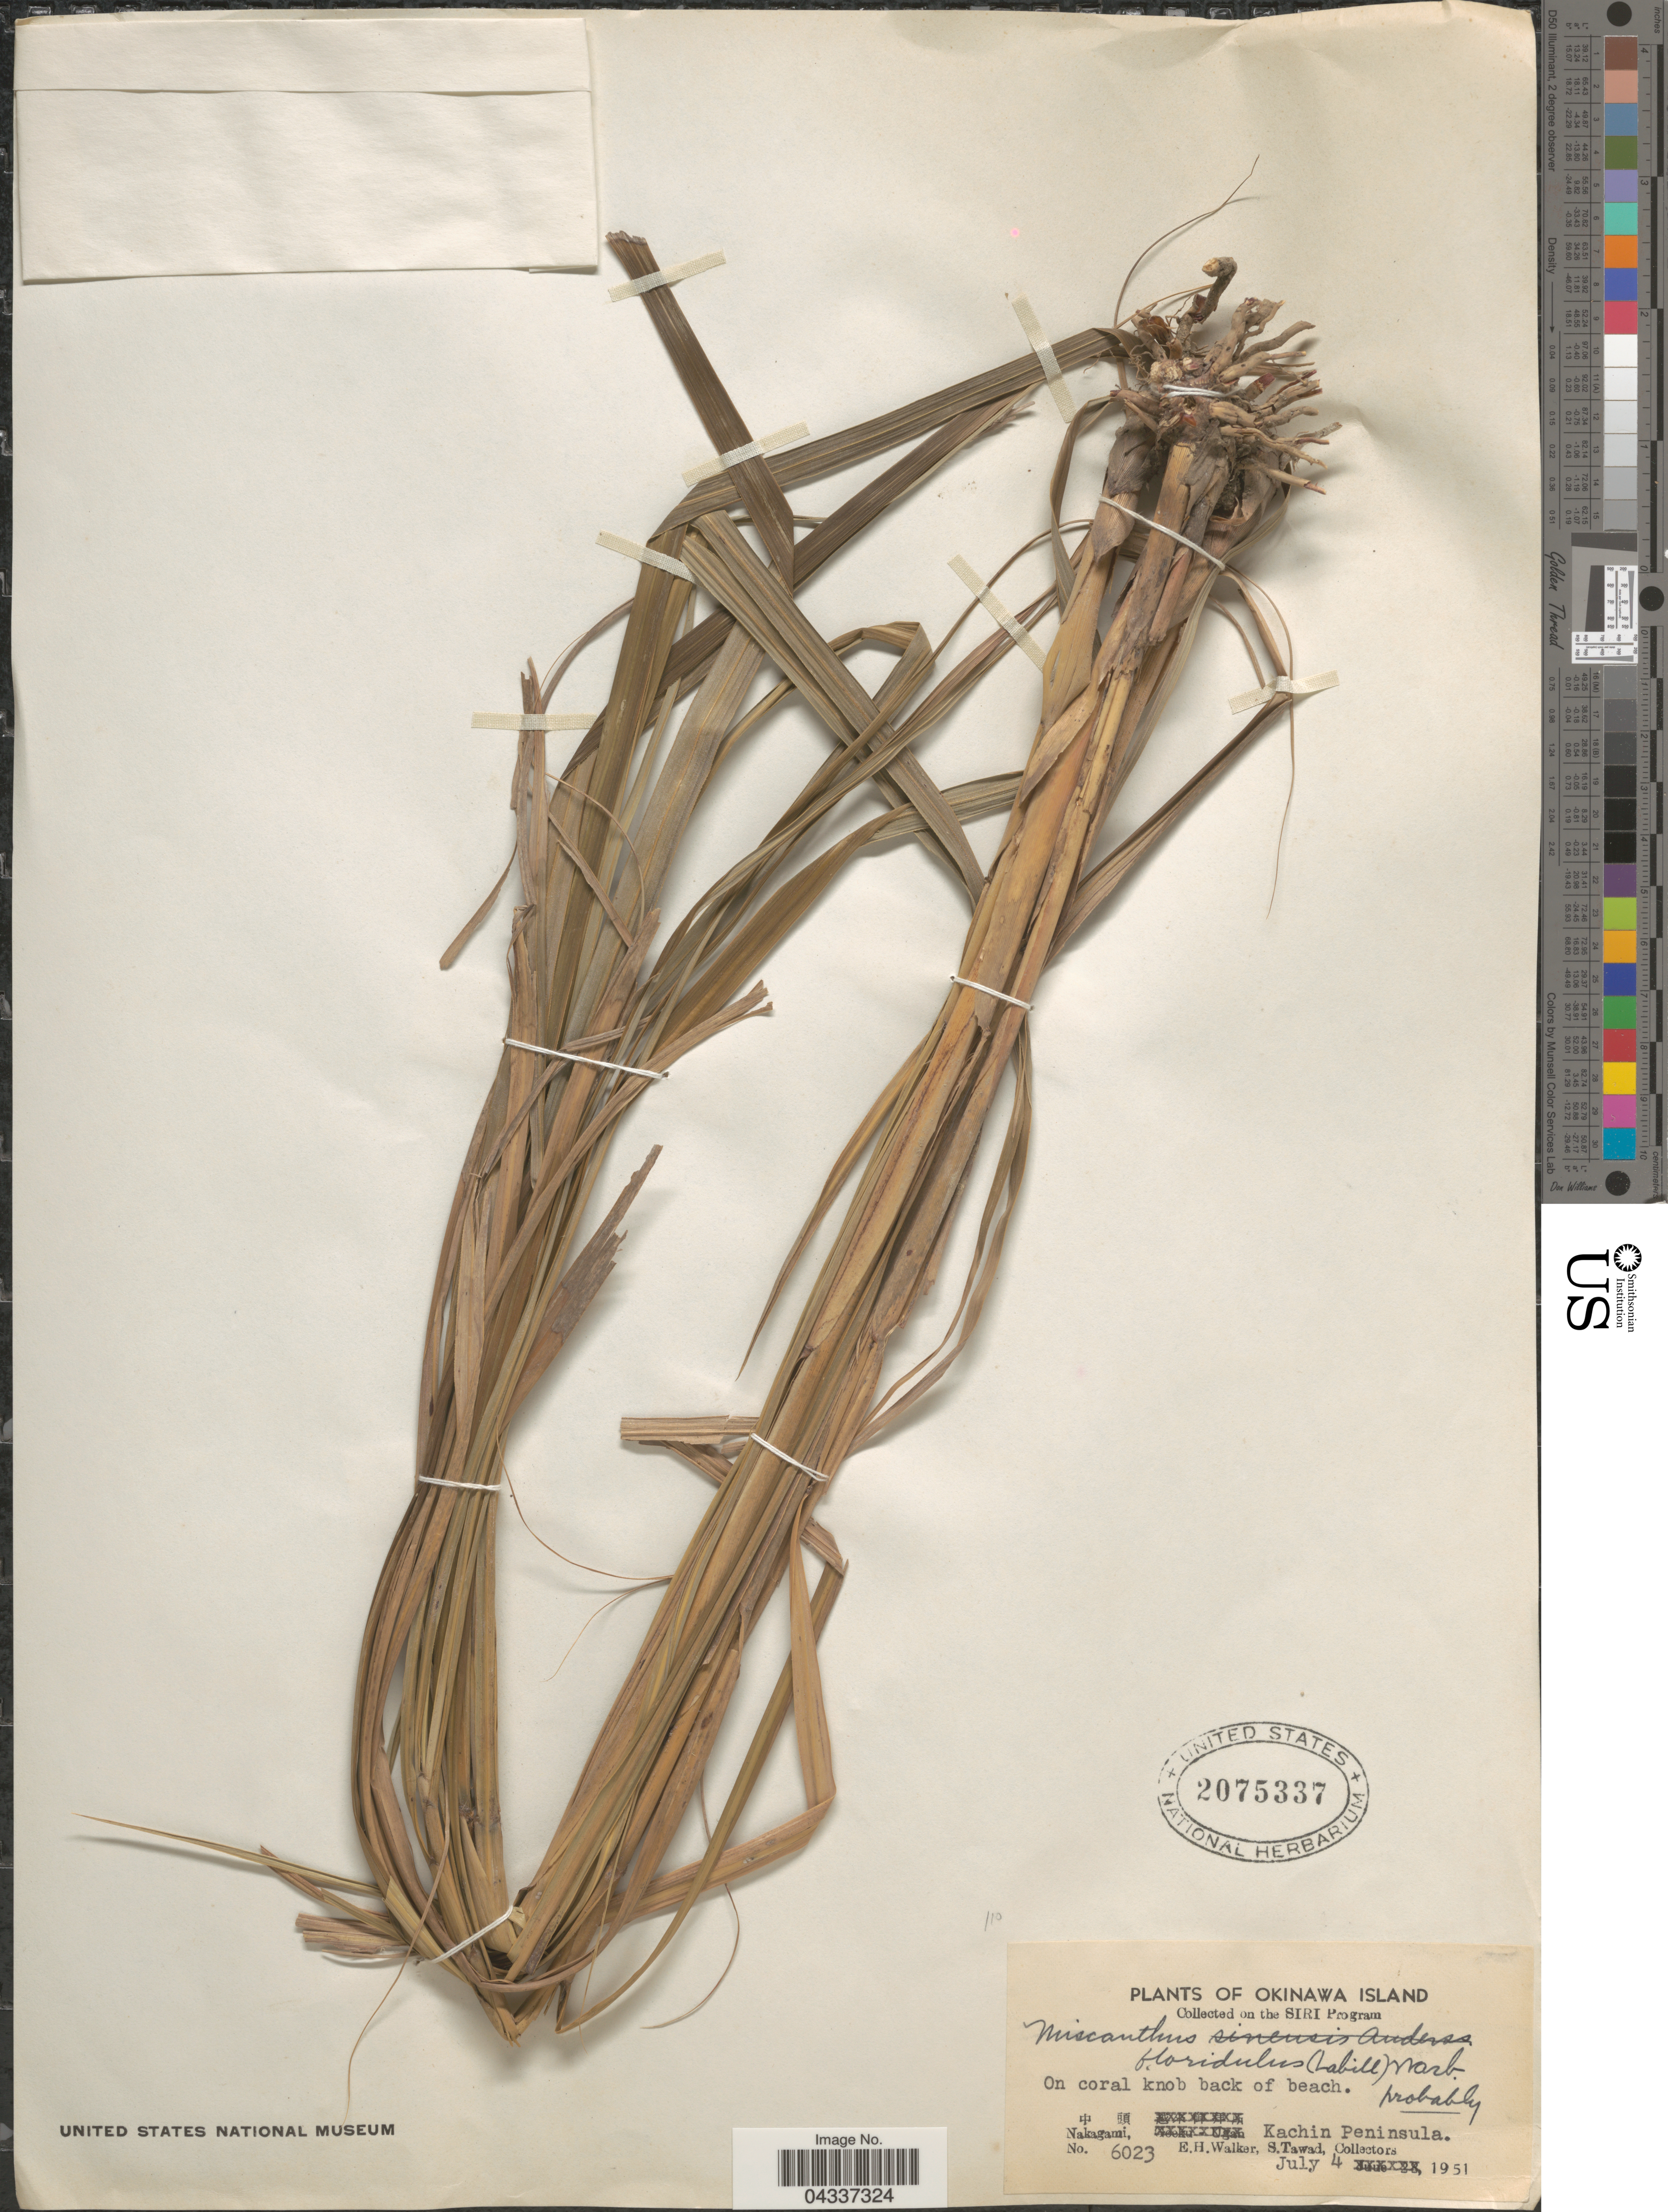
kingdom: Plantae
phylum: Tracheophyta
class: Liliopsida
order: Poales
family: Poaceae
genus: Miscanthus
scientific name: Miscanthus floridulus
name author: (Labill.) Warb.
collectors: E. H. Walker & S. Tawad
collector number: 6023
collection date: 1951-07-04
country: Japan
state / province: Okinawa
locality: Okinawa Island. X. Nakagami, Kachin Peninsula.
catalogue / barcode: US 2075337